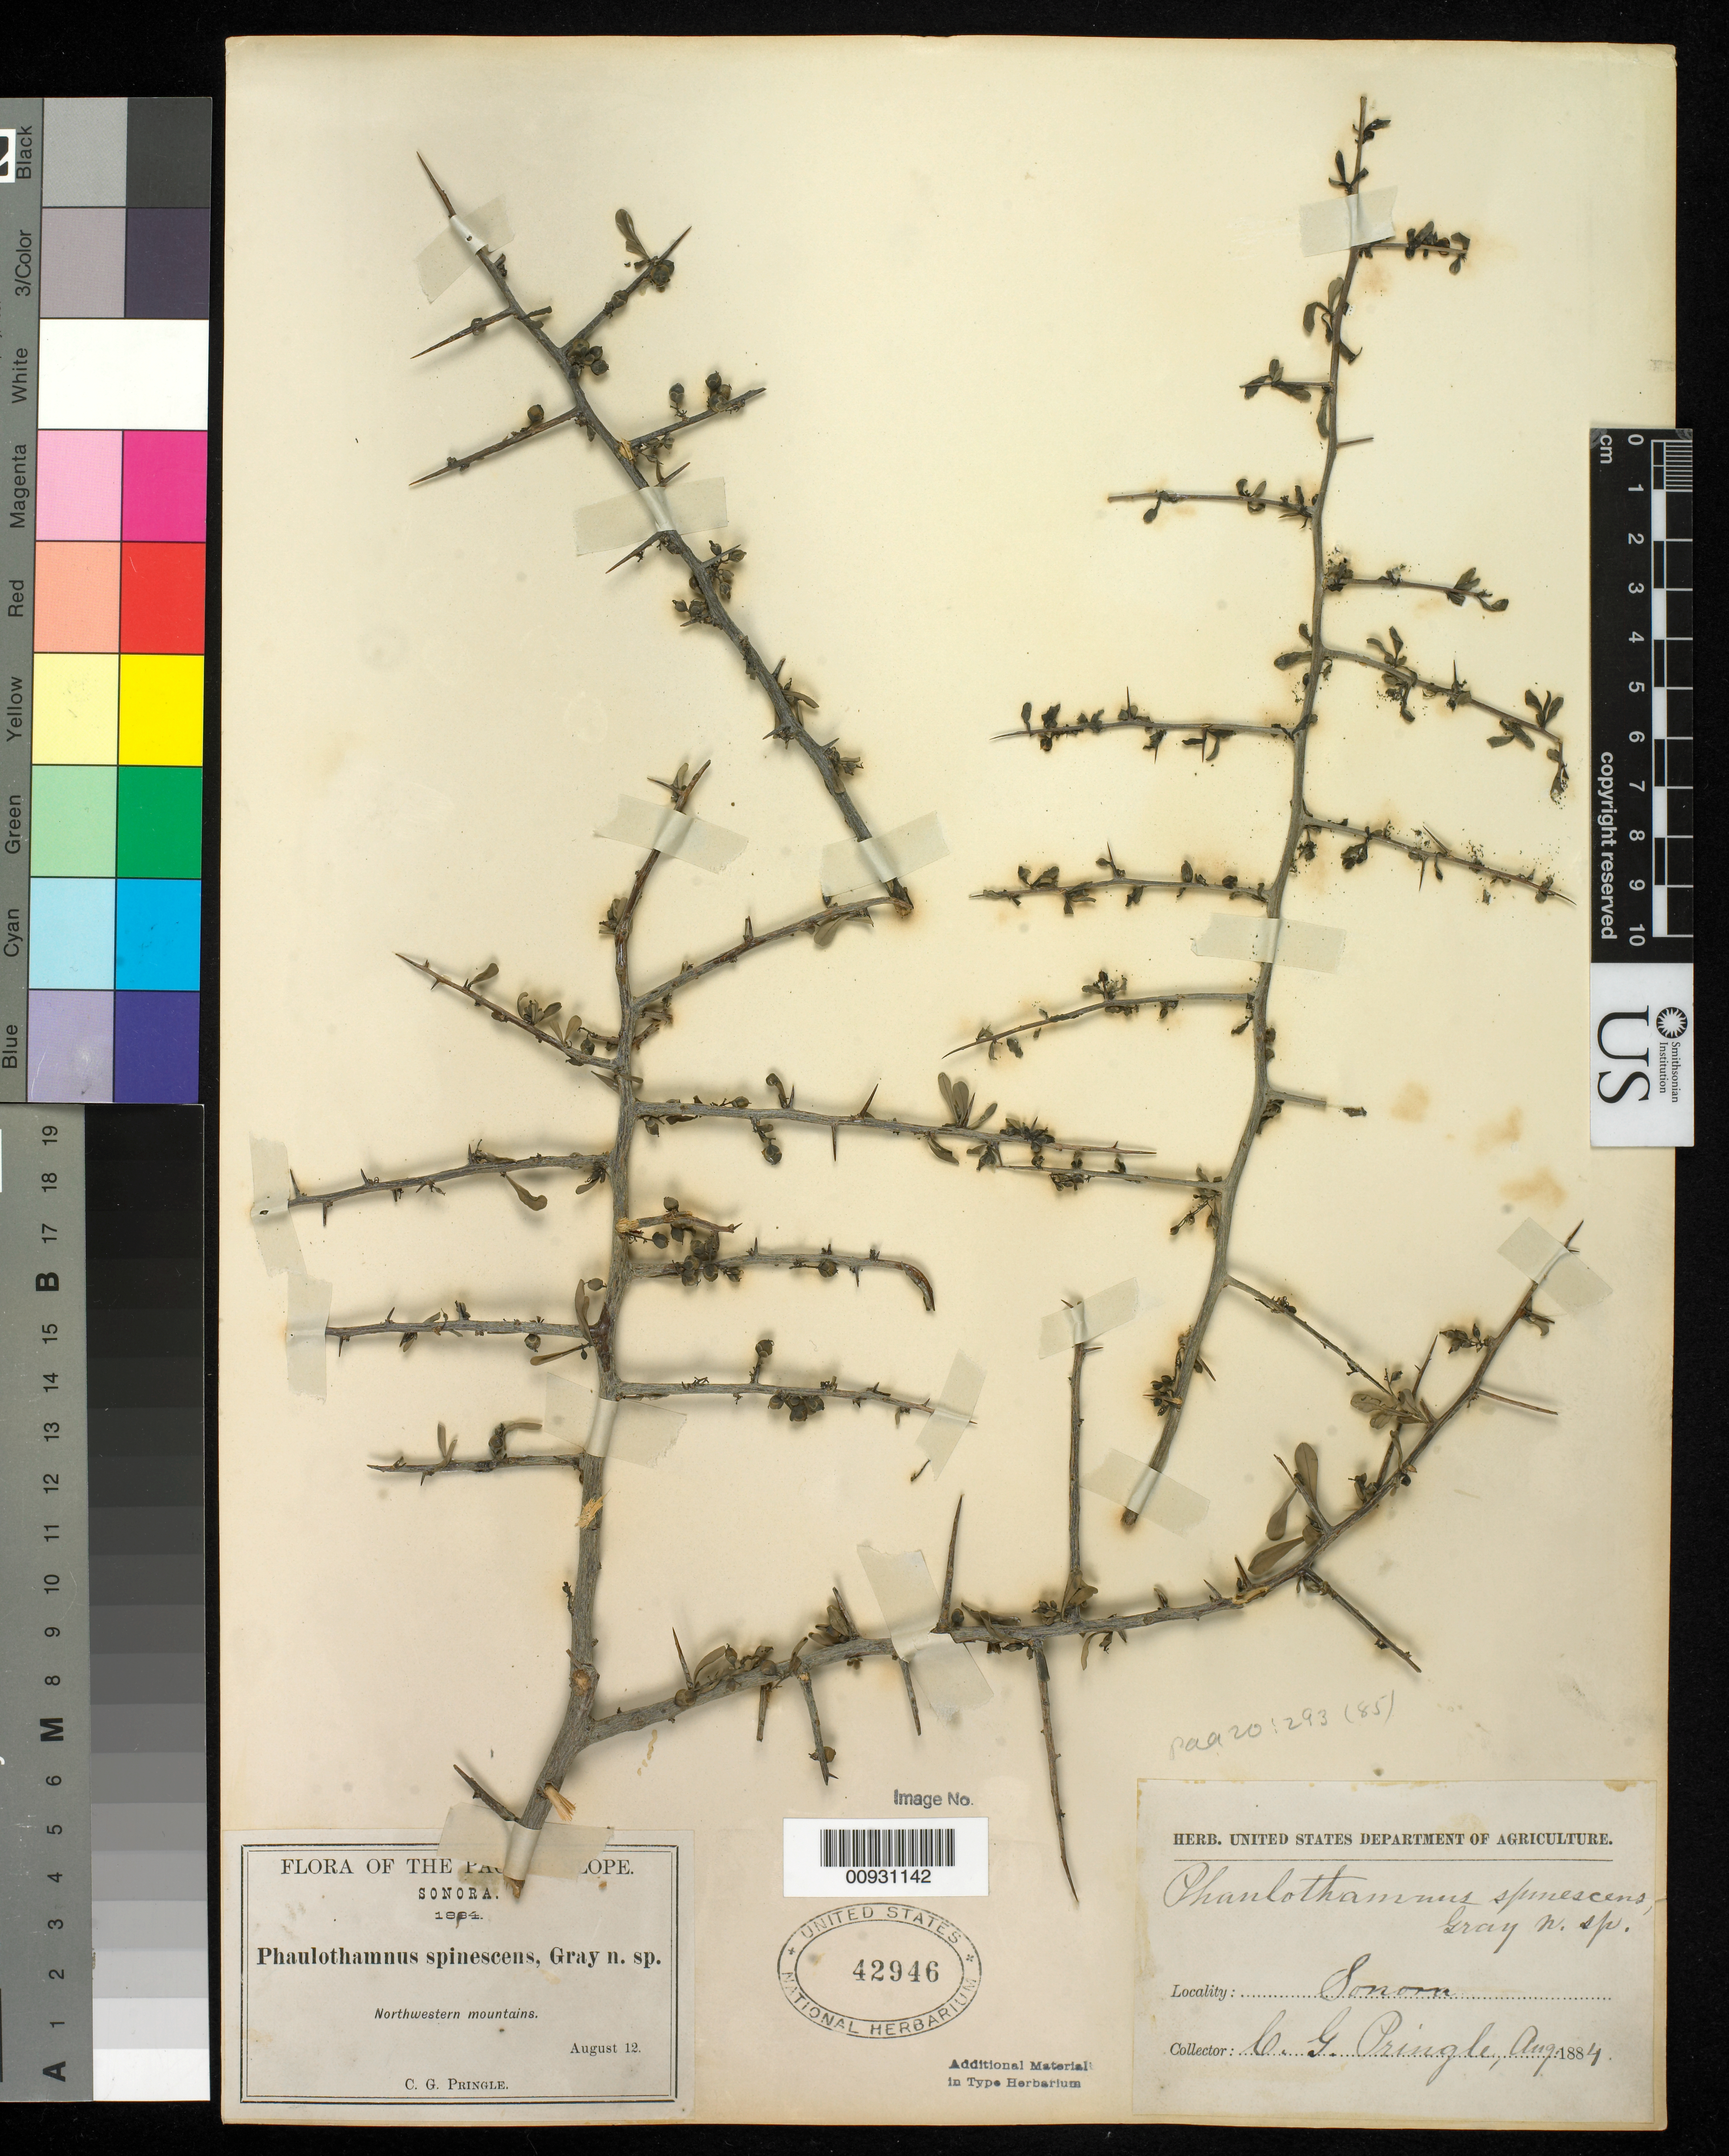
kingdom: Plantae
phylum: Tracheophyta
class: Magnoliopsida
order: Caryophyllales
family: Achatocarpaceae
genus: Phaulothamnus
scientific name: Phaulothamnus spinescens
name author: A. Gray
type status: Type Collection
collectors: C. G. Pringle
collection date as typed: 12 Aug 1884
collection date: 1884-08-12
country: Mexico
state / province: Sonora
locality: Northwestern Mountains.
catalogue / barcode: US 42946